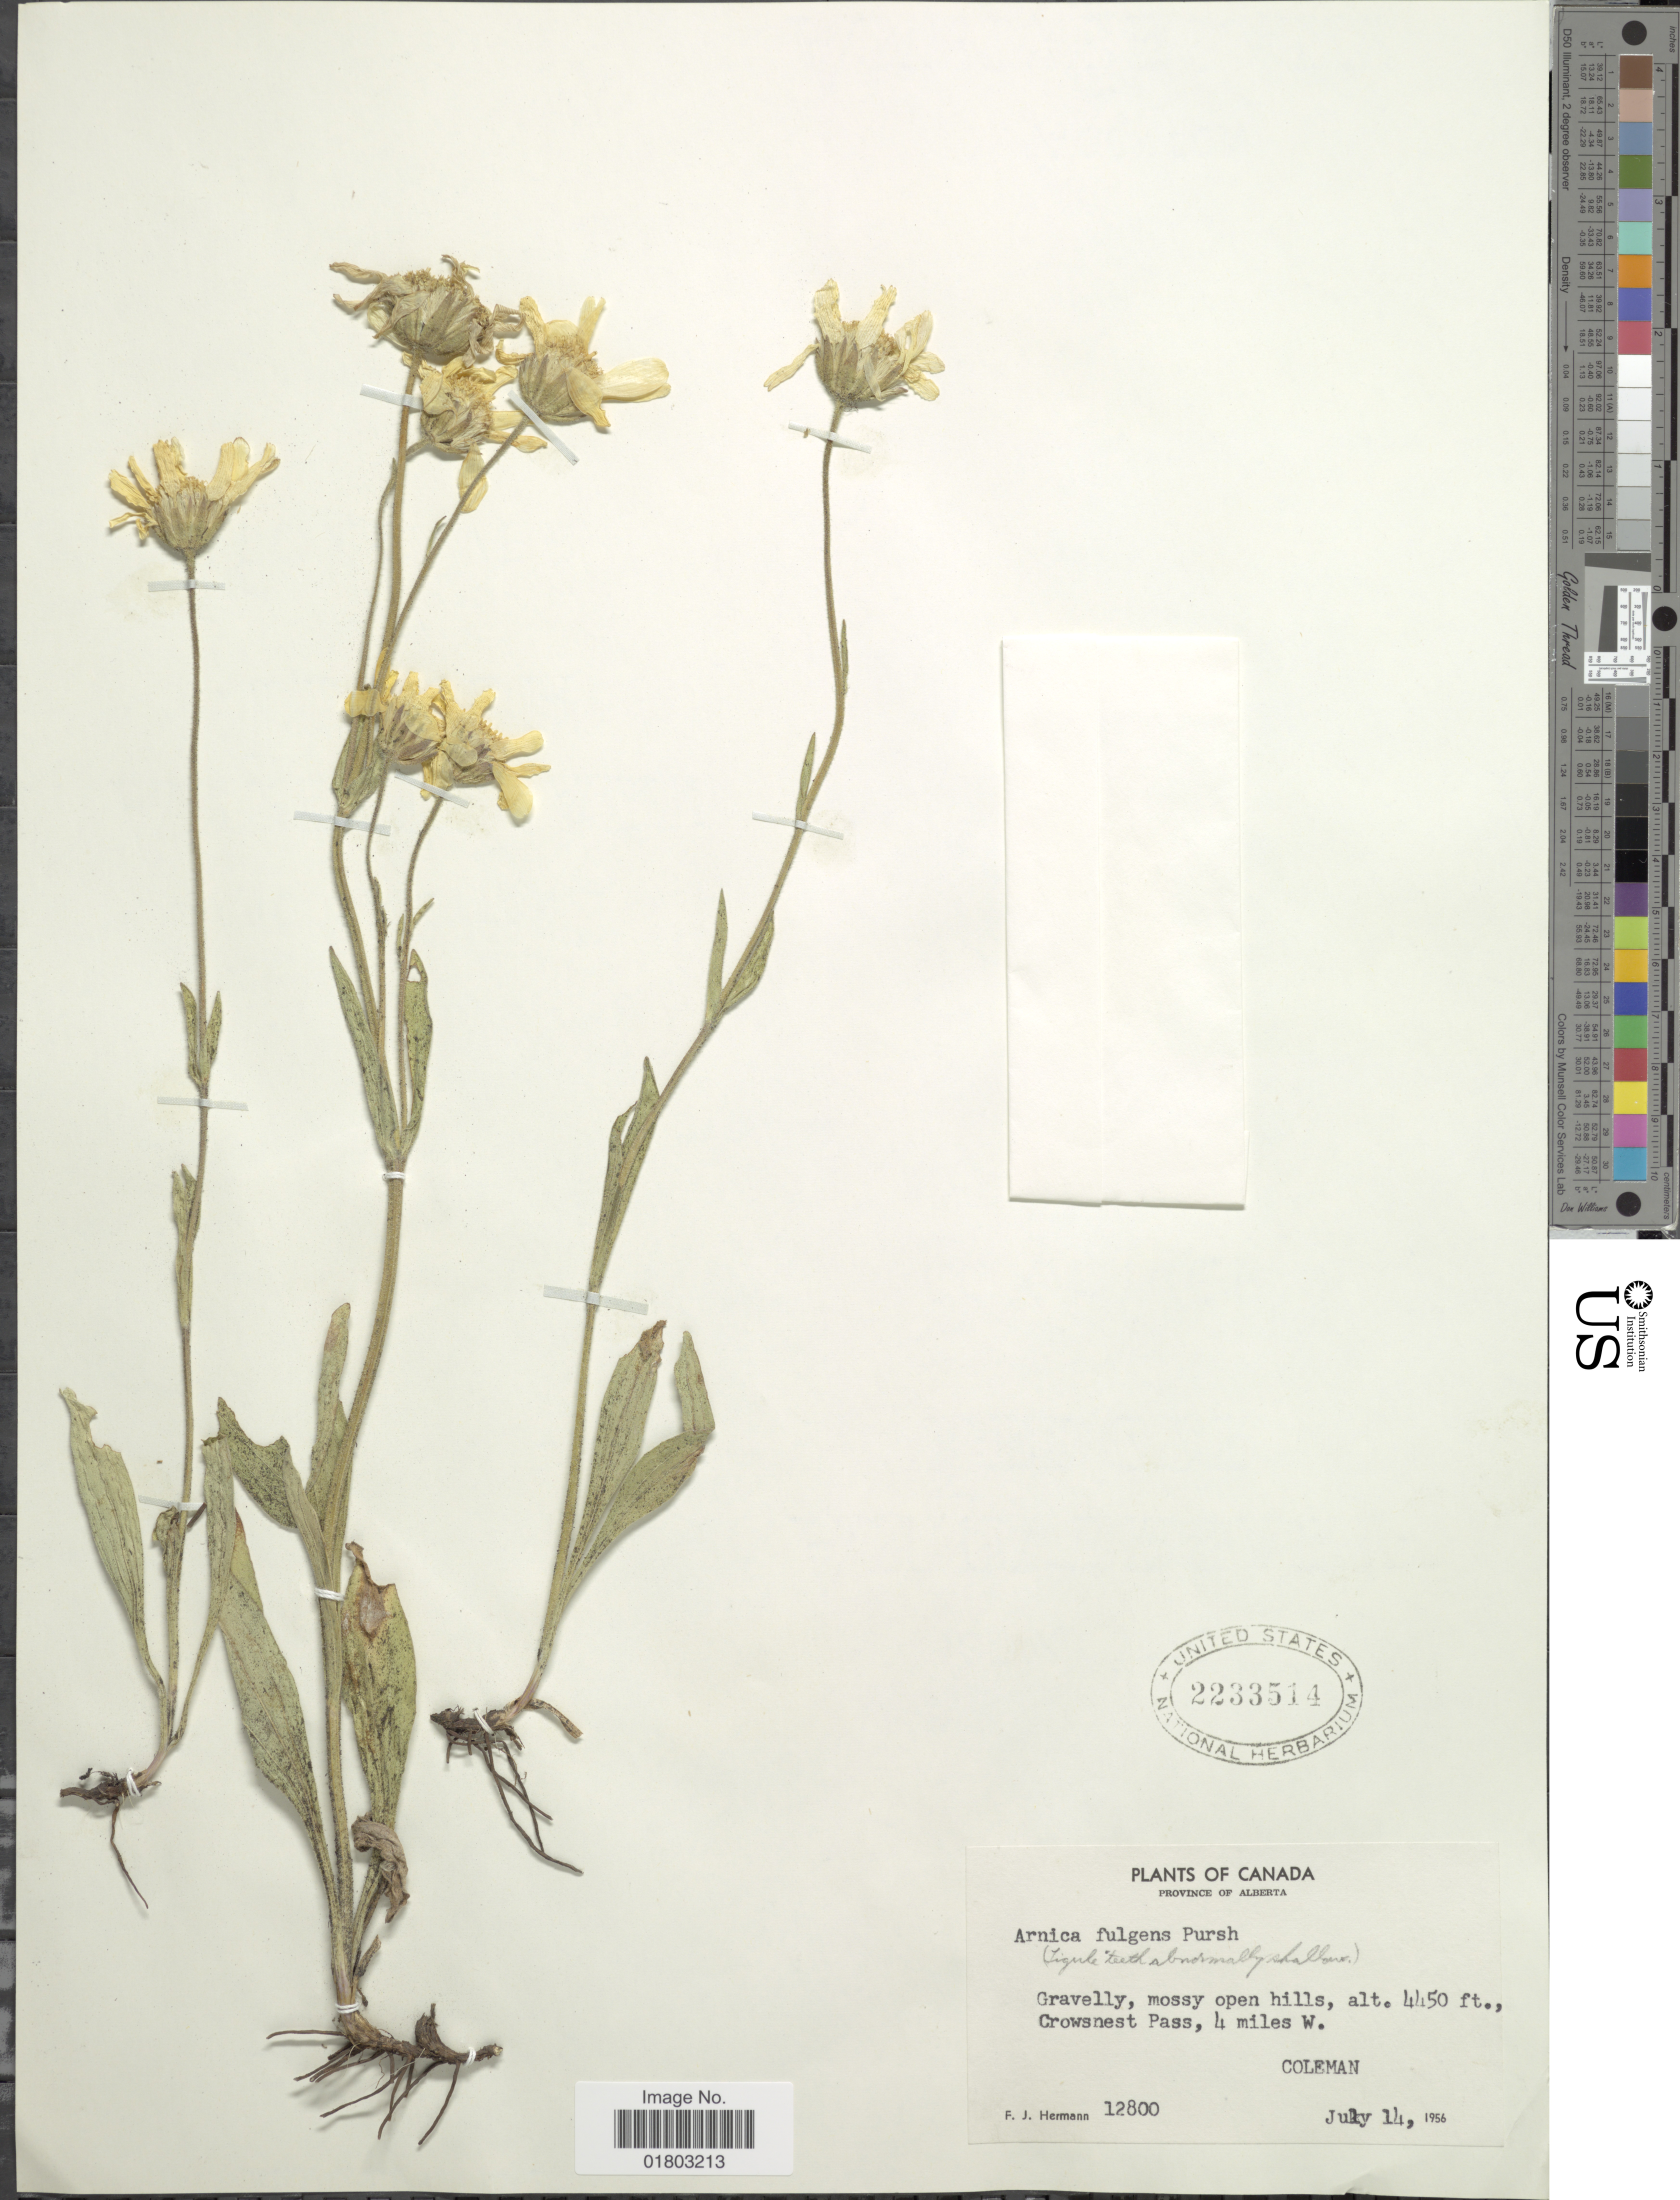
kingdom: Plantae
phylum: Tracheophyta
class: Magnoliopsida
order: Asterales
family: Asteraceae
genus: Arnica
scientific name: Arnica fulgens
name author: Pursh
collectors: F. J. Hermann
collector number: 12800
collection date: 1956-10-14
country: Canada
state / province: Alberta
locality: Gravelly, mossy open hills, Crowsnest Pass, 4 miles W. Coleman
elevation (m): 1356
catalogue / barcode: US 2233514